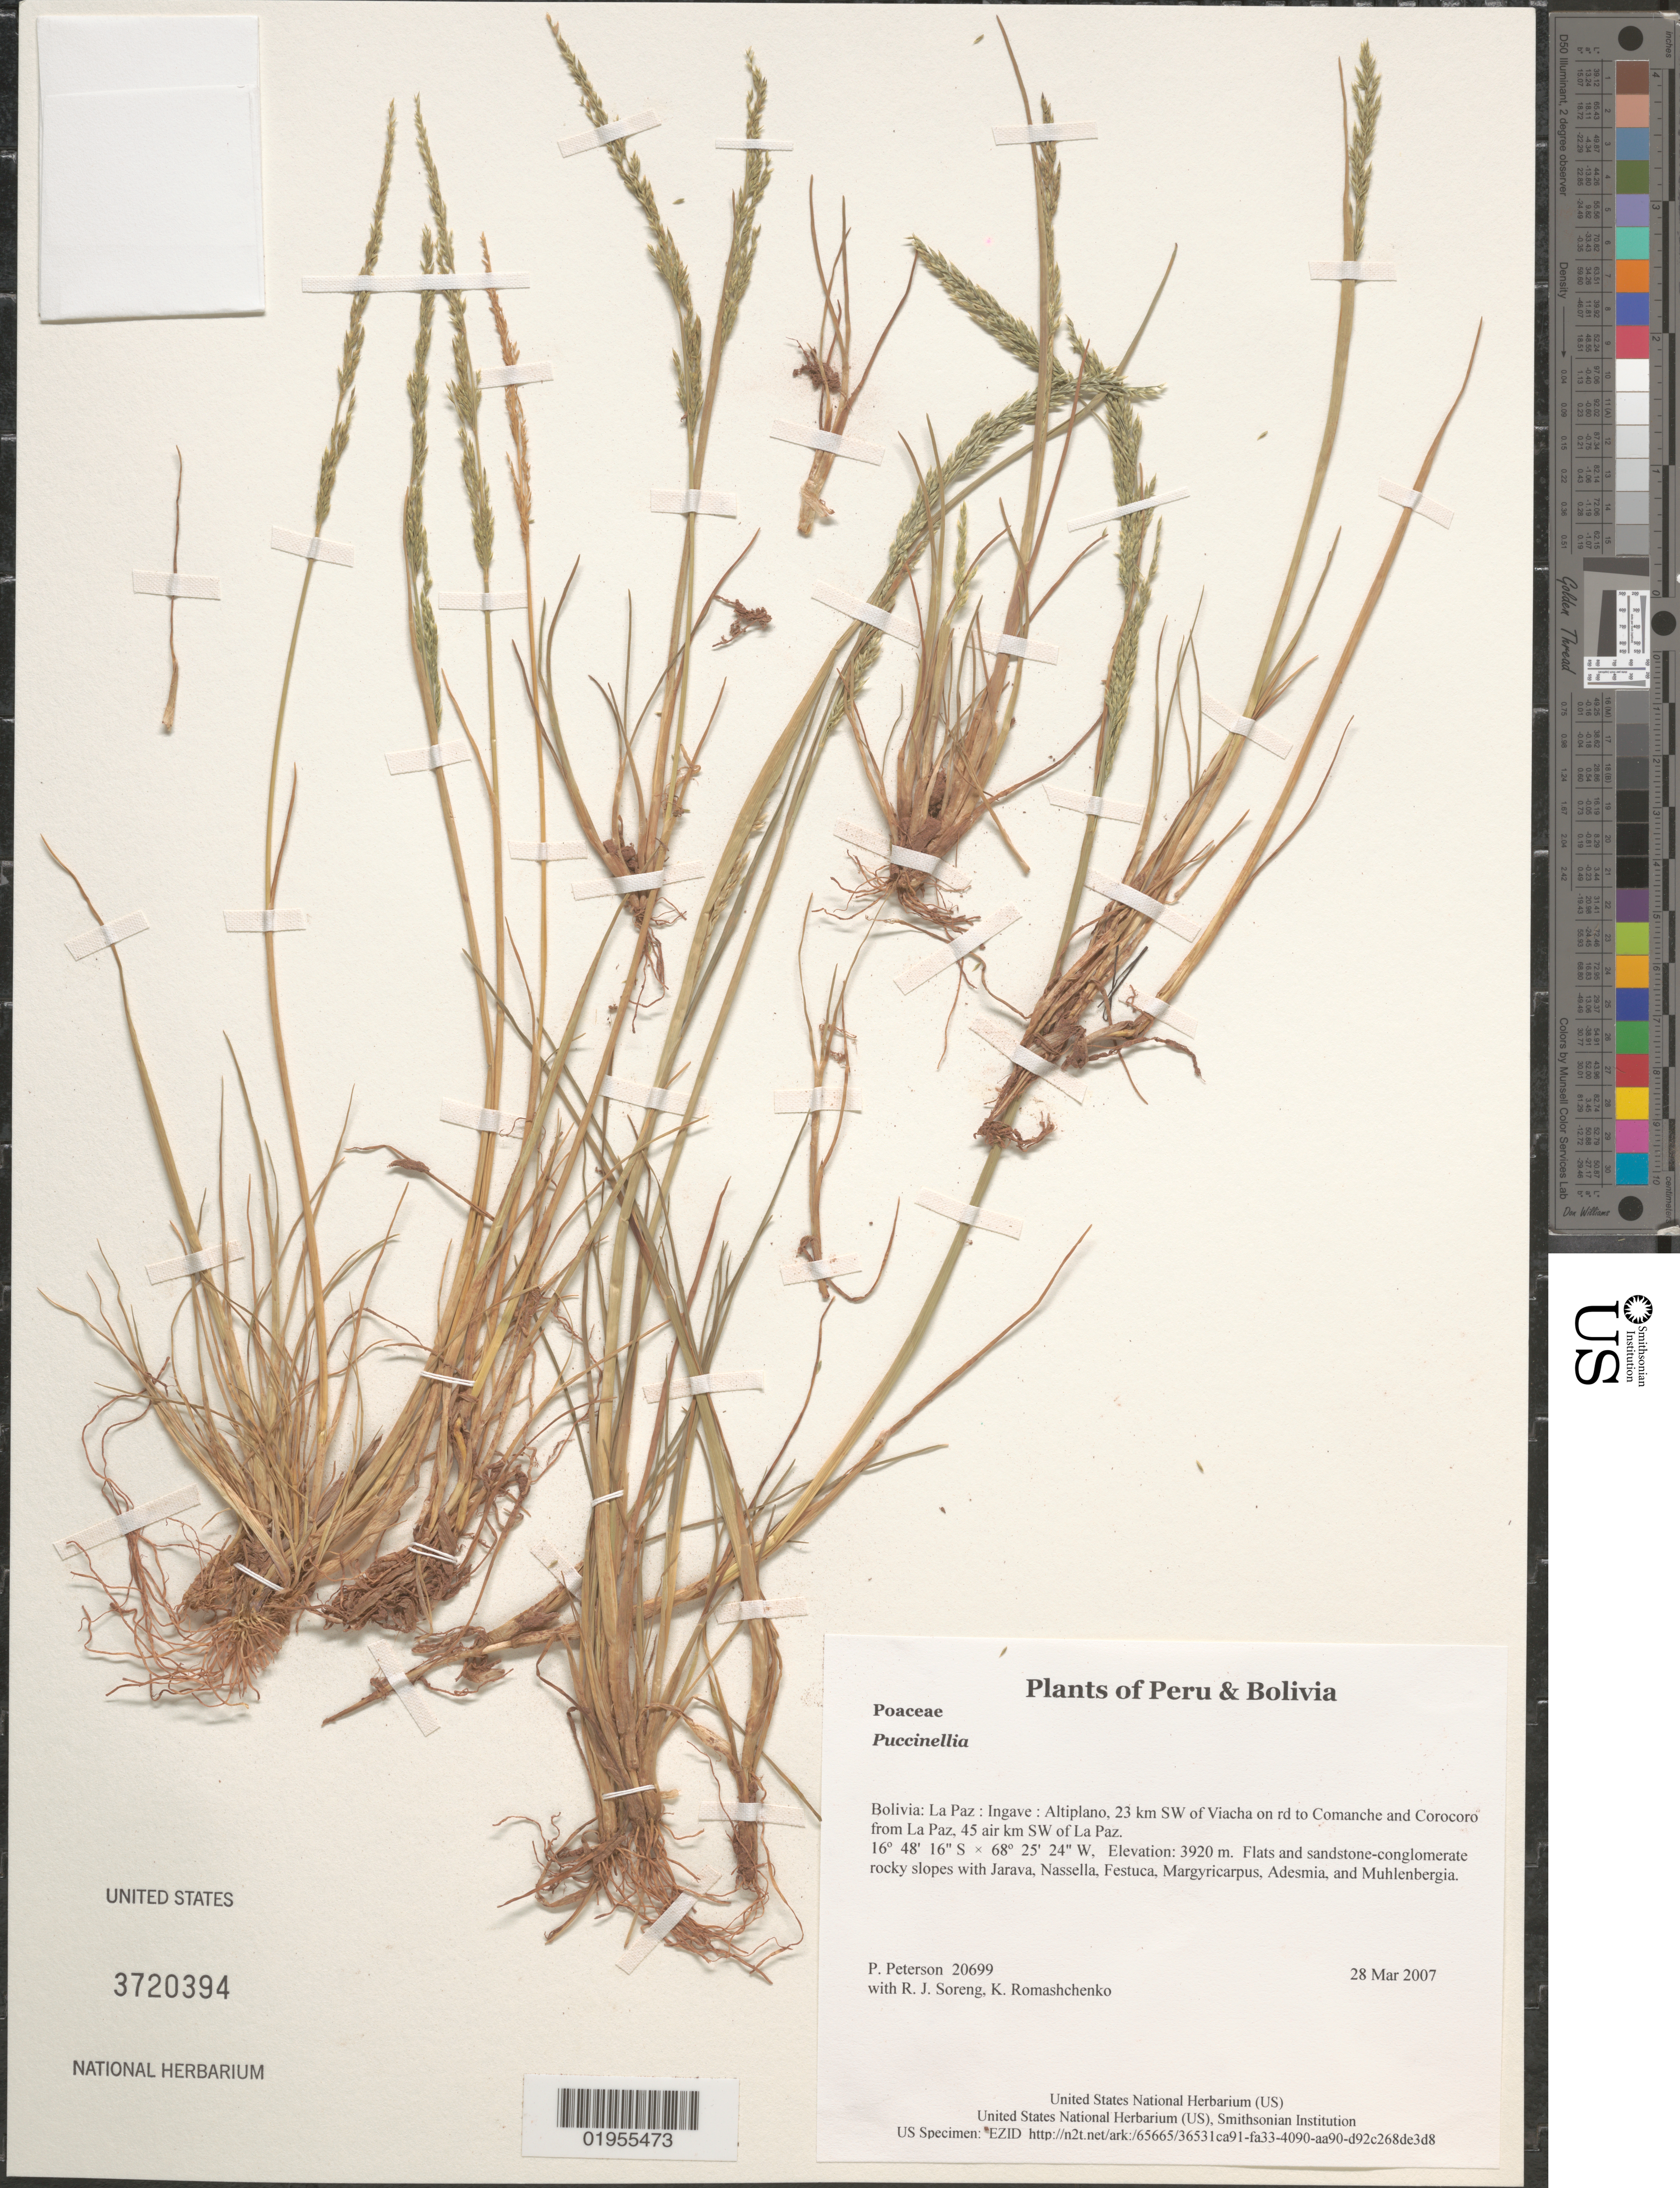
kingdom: Plantae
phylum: Tracheophyta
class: Liliopsida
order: Poales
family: Poaceae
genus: Puccinellia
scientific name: Puccinellia sp.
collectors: P. M. Peterson, R. J. Soreng & K. Romashchenko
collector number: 20699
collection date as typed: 28 Mar 2007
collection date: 2007-03-28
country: Bolivia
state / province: La Paz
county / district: Ingave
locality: Altiplano, 23 km SW of Viacha on rd to Comanche and Corocoro from La Paz, 45 air km SW of La Paz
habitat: Flats and sandstone-conglomerate rocky slopes with Jarava, Nassella, Festuca, Margyricarpus, Adesmia, and Muhlenbergia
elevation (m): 3920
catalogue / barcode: US 3720394